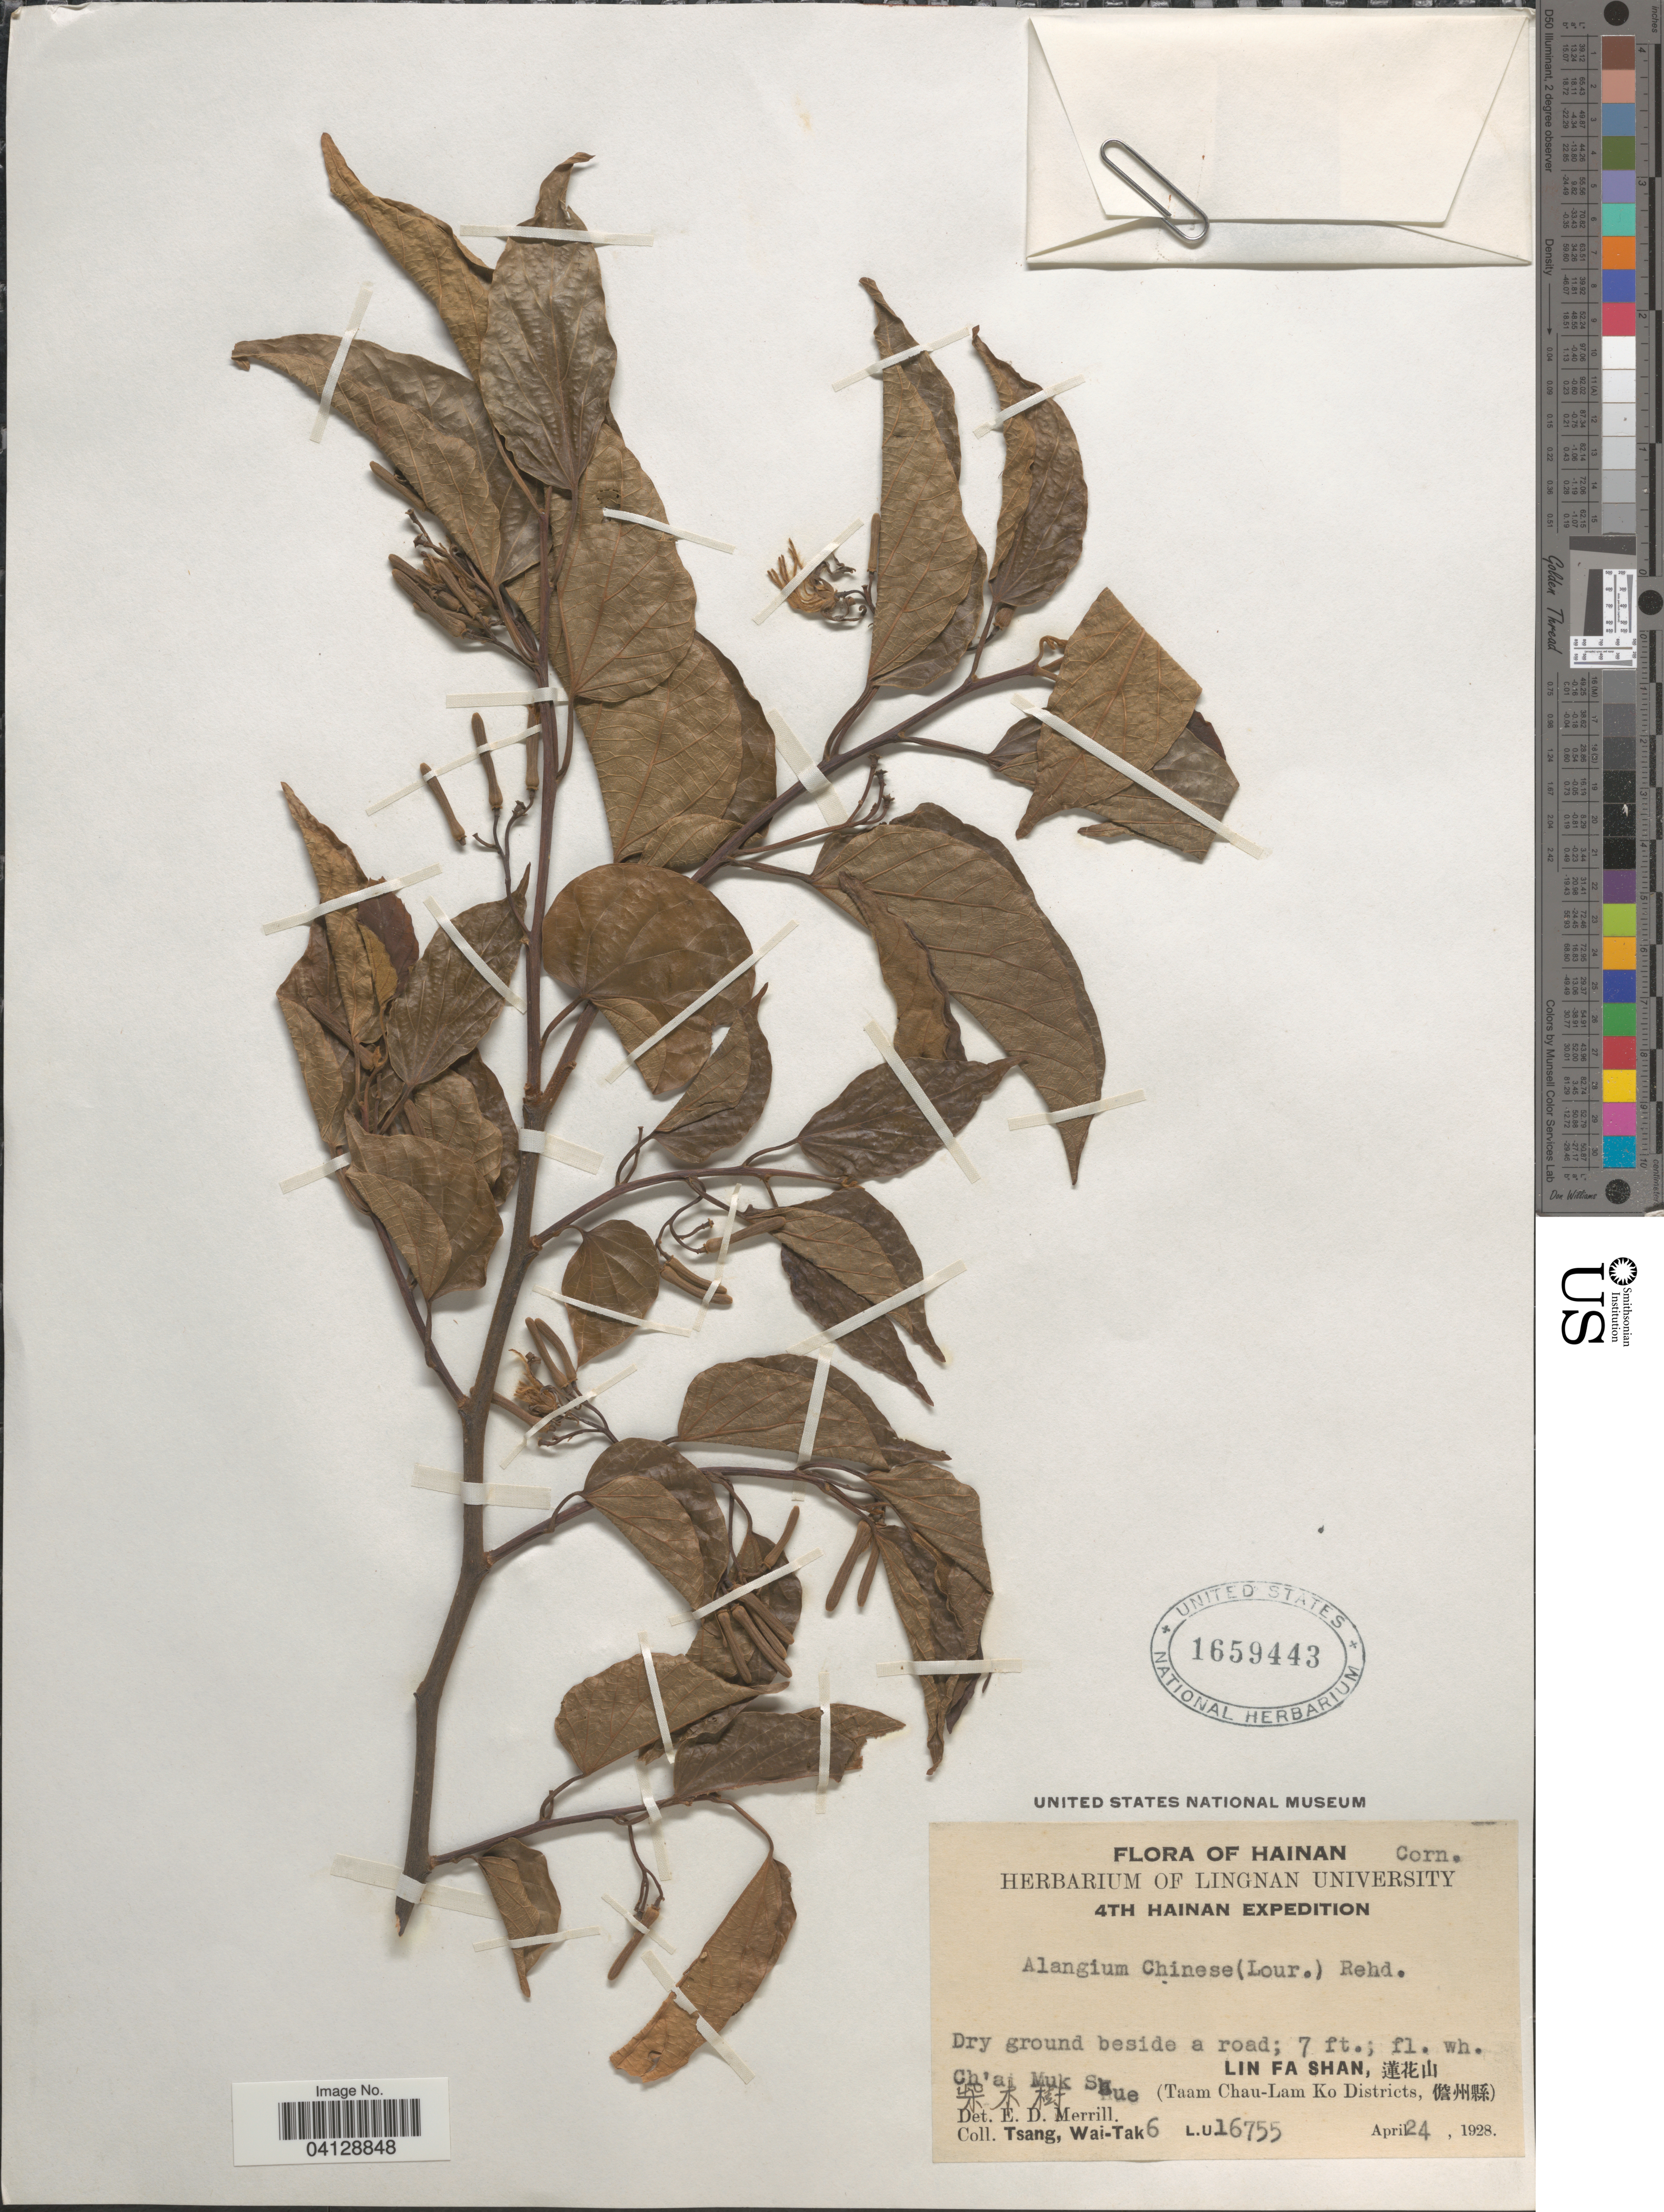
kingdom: Plantae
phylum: Tracheophyta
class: Magnoliopsida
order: Cornales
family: Cornaceae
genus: Alangium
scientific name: Alangium chinense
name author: (Harms) Rehder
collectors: W. T. Tsang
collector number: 6/LU16755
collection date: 1928-04-24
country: China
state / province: Hainan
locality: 4th Hainan Expedition. Lin Fa Shan, X. Ch'ai Muk Shue X. (Taam Chau-Lam Ko Districts, X).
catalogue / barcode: US 1659443